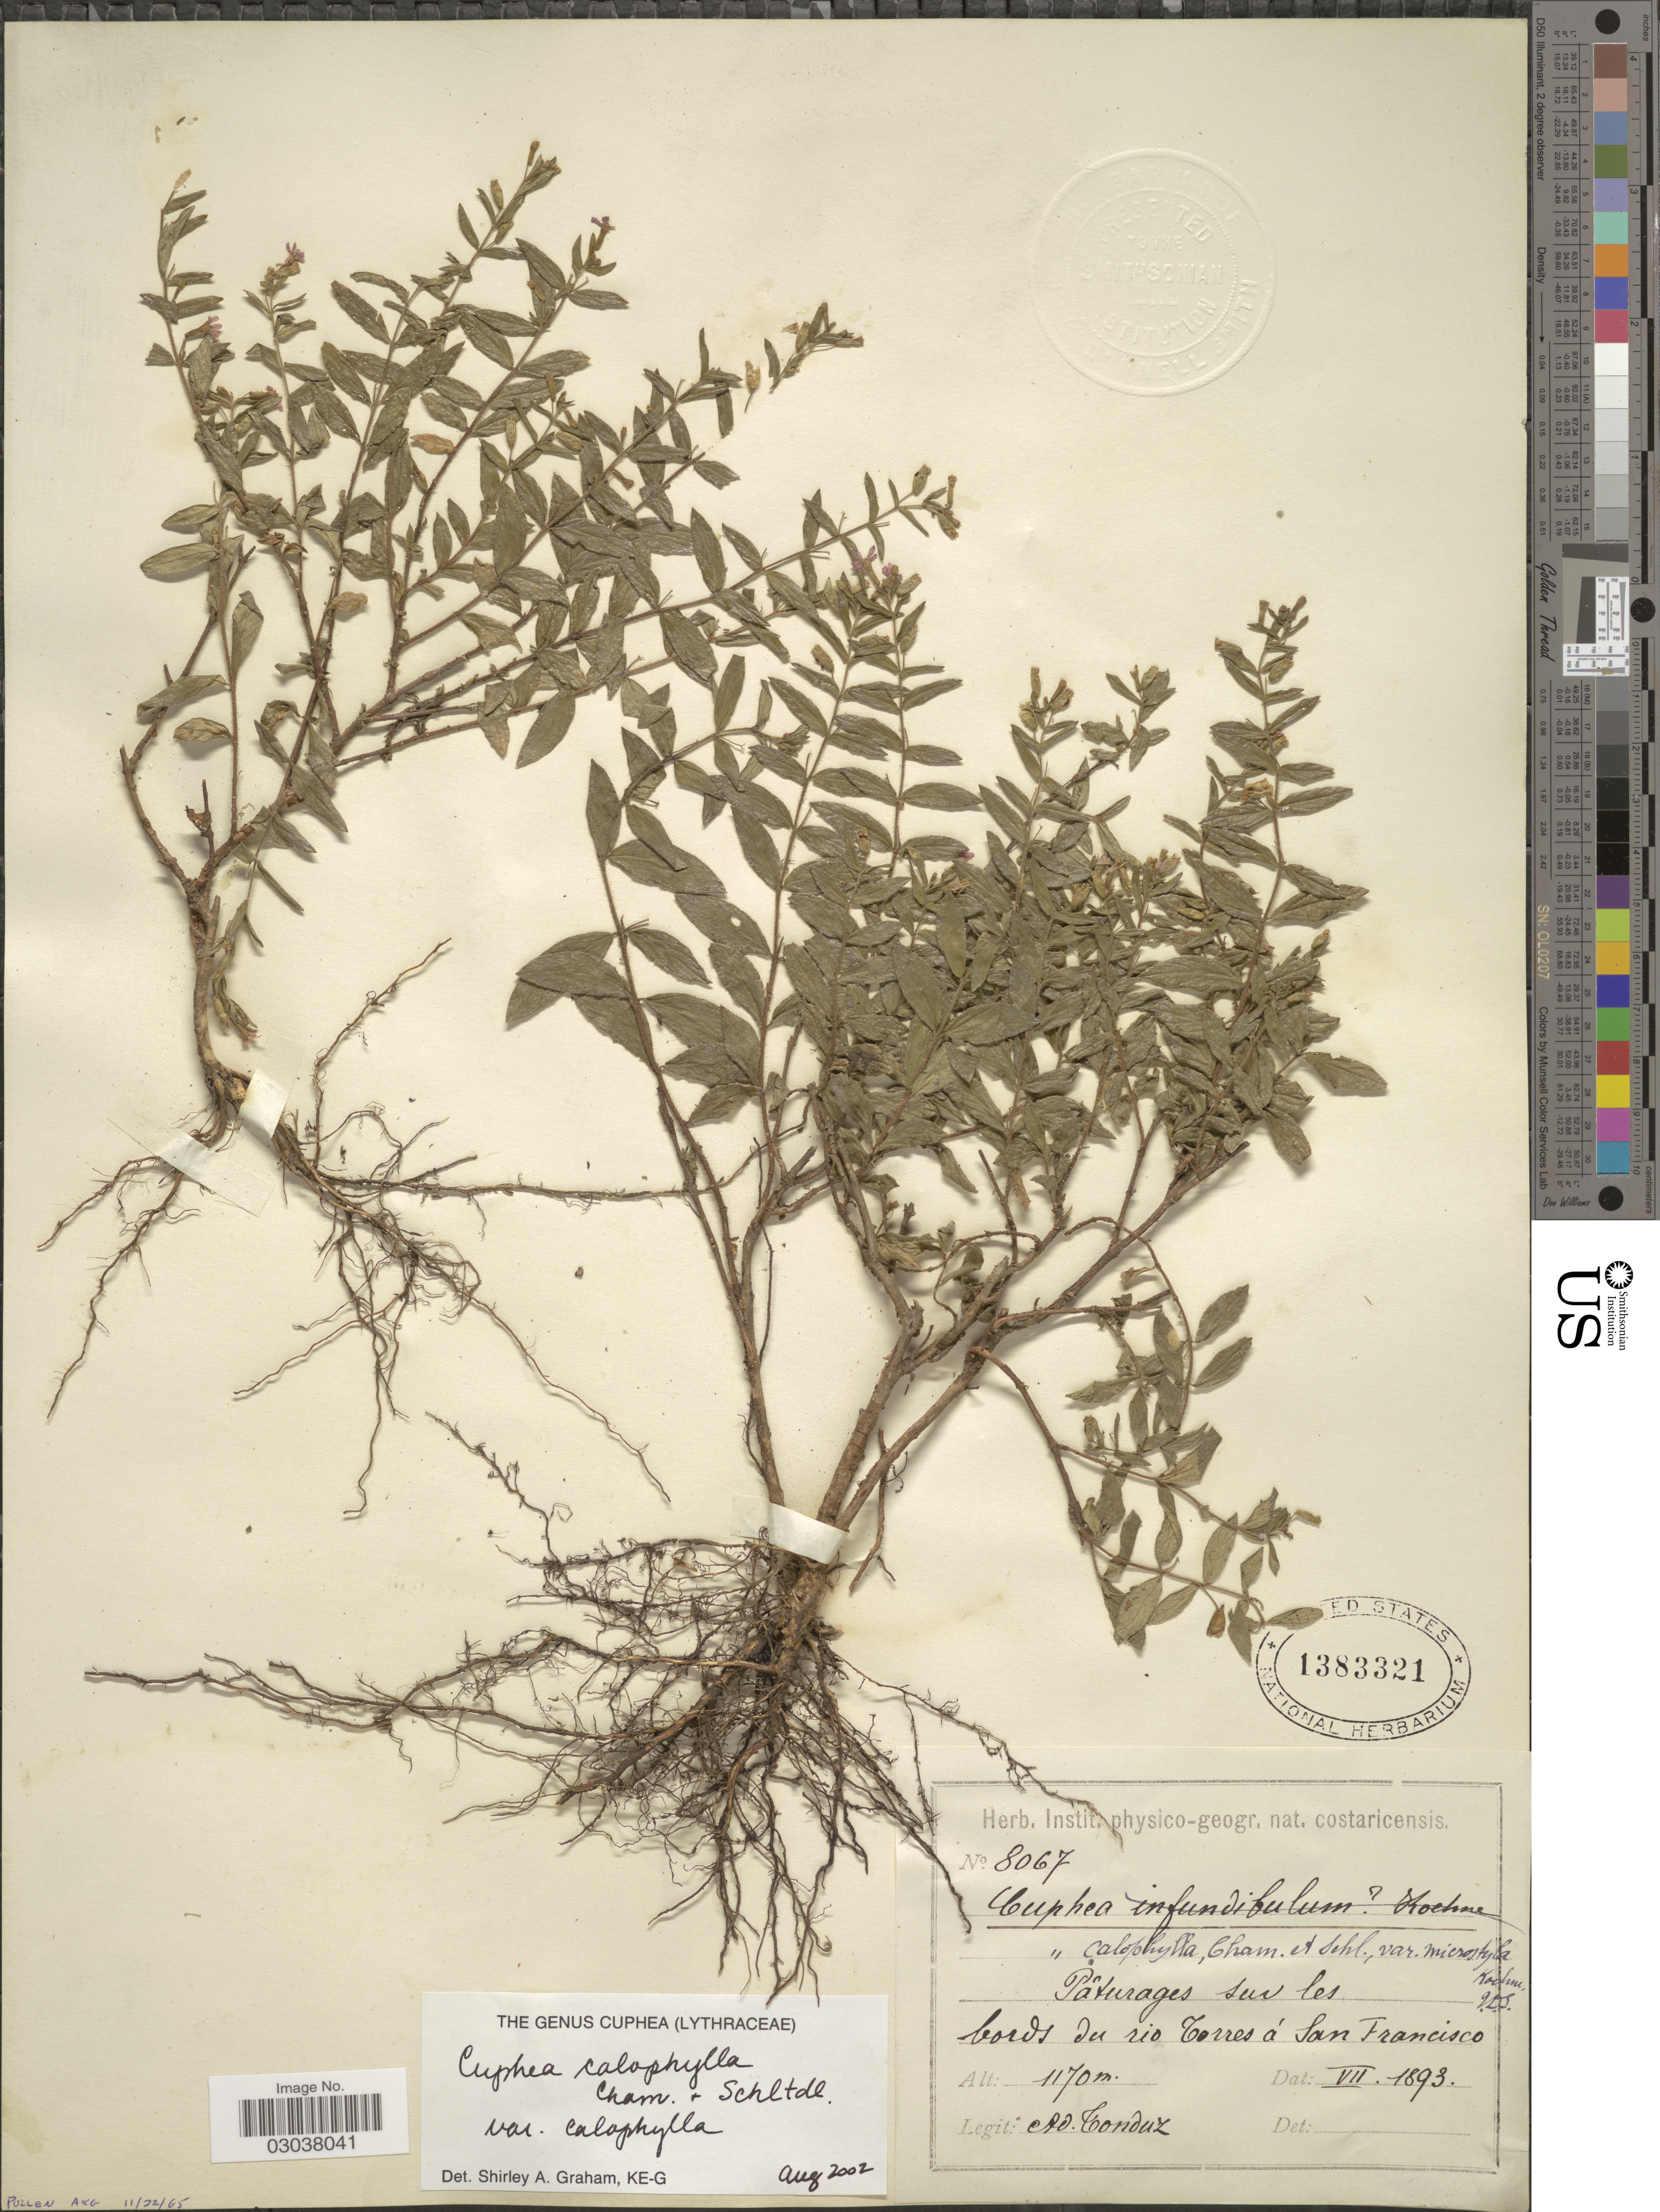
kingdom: Plantae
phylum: Tracheophyta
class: Magnoliopsida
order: Myrtales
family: Lythraceae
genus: Cuphea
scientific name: Cuphea calophylla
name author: Cham. & Schltdl.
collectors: A. Tonduz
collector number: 8067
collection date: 1893-07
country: Costa Rica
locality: Pâturages sur les bords du rio Torres á San Francisco.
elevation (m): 1170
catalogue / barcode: US 1383321